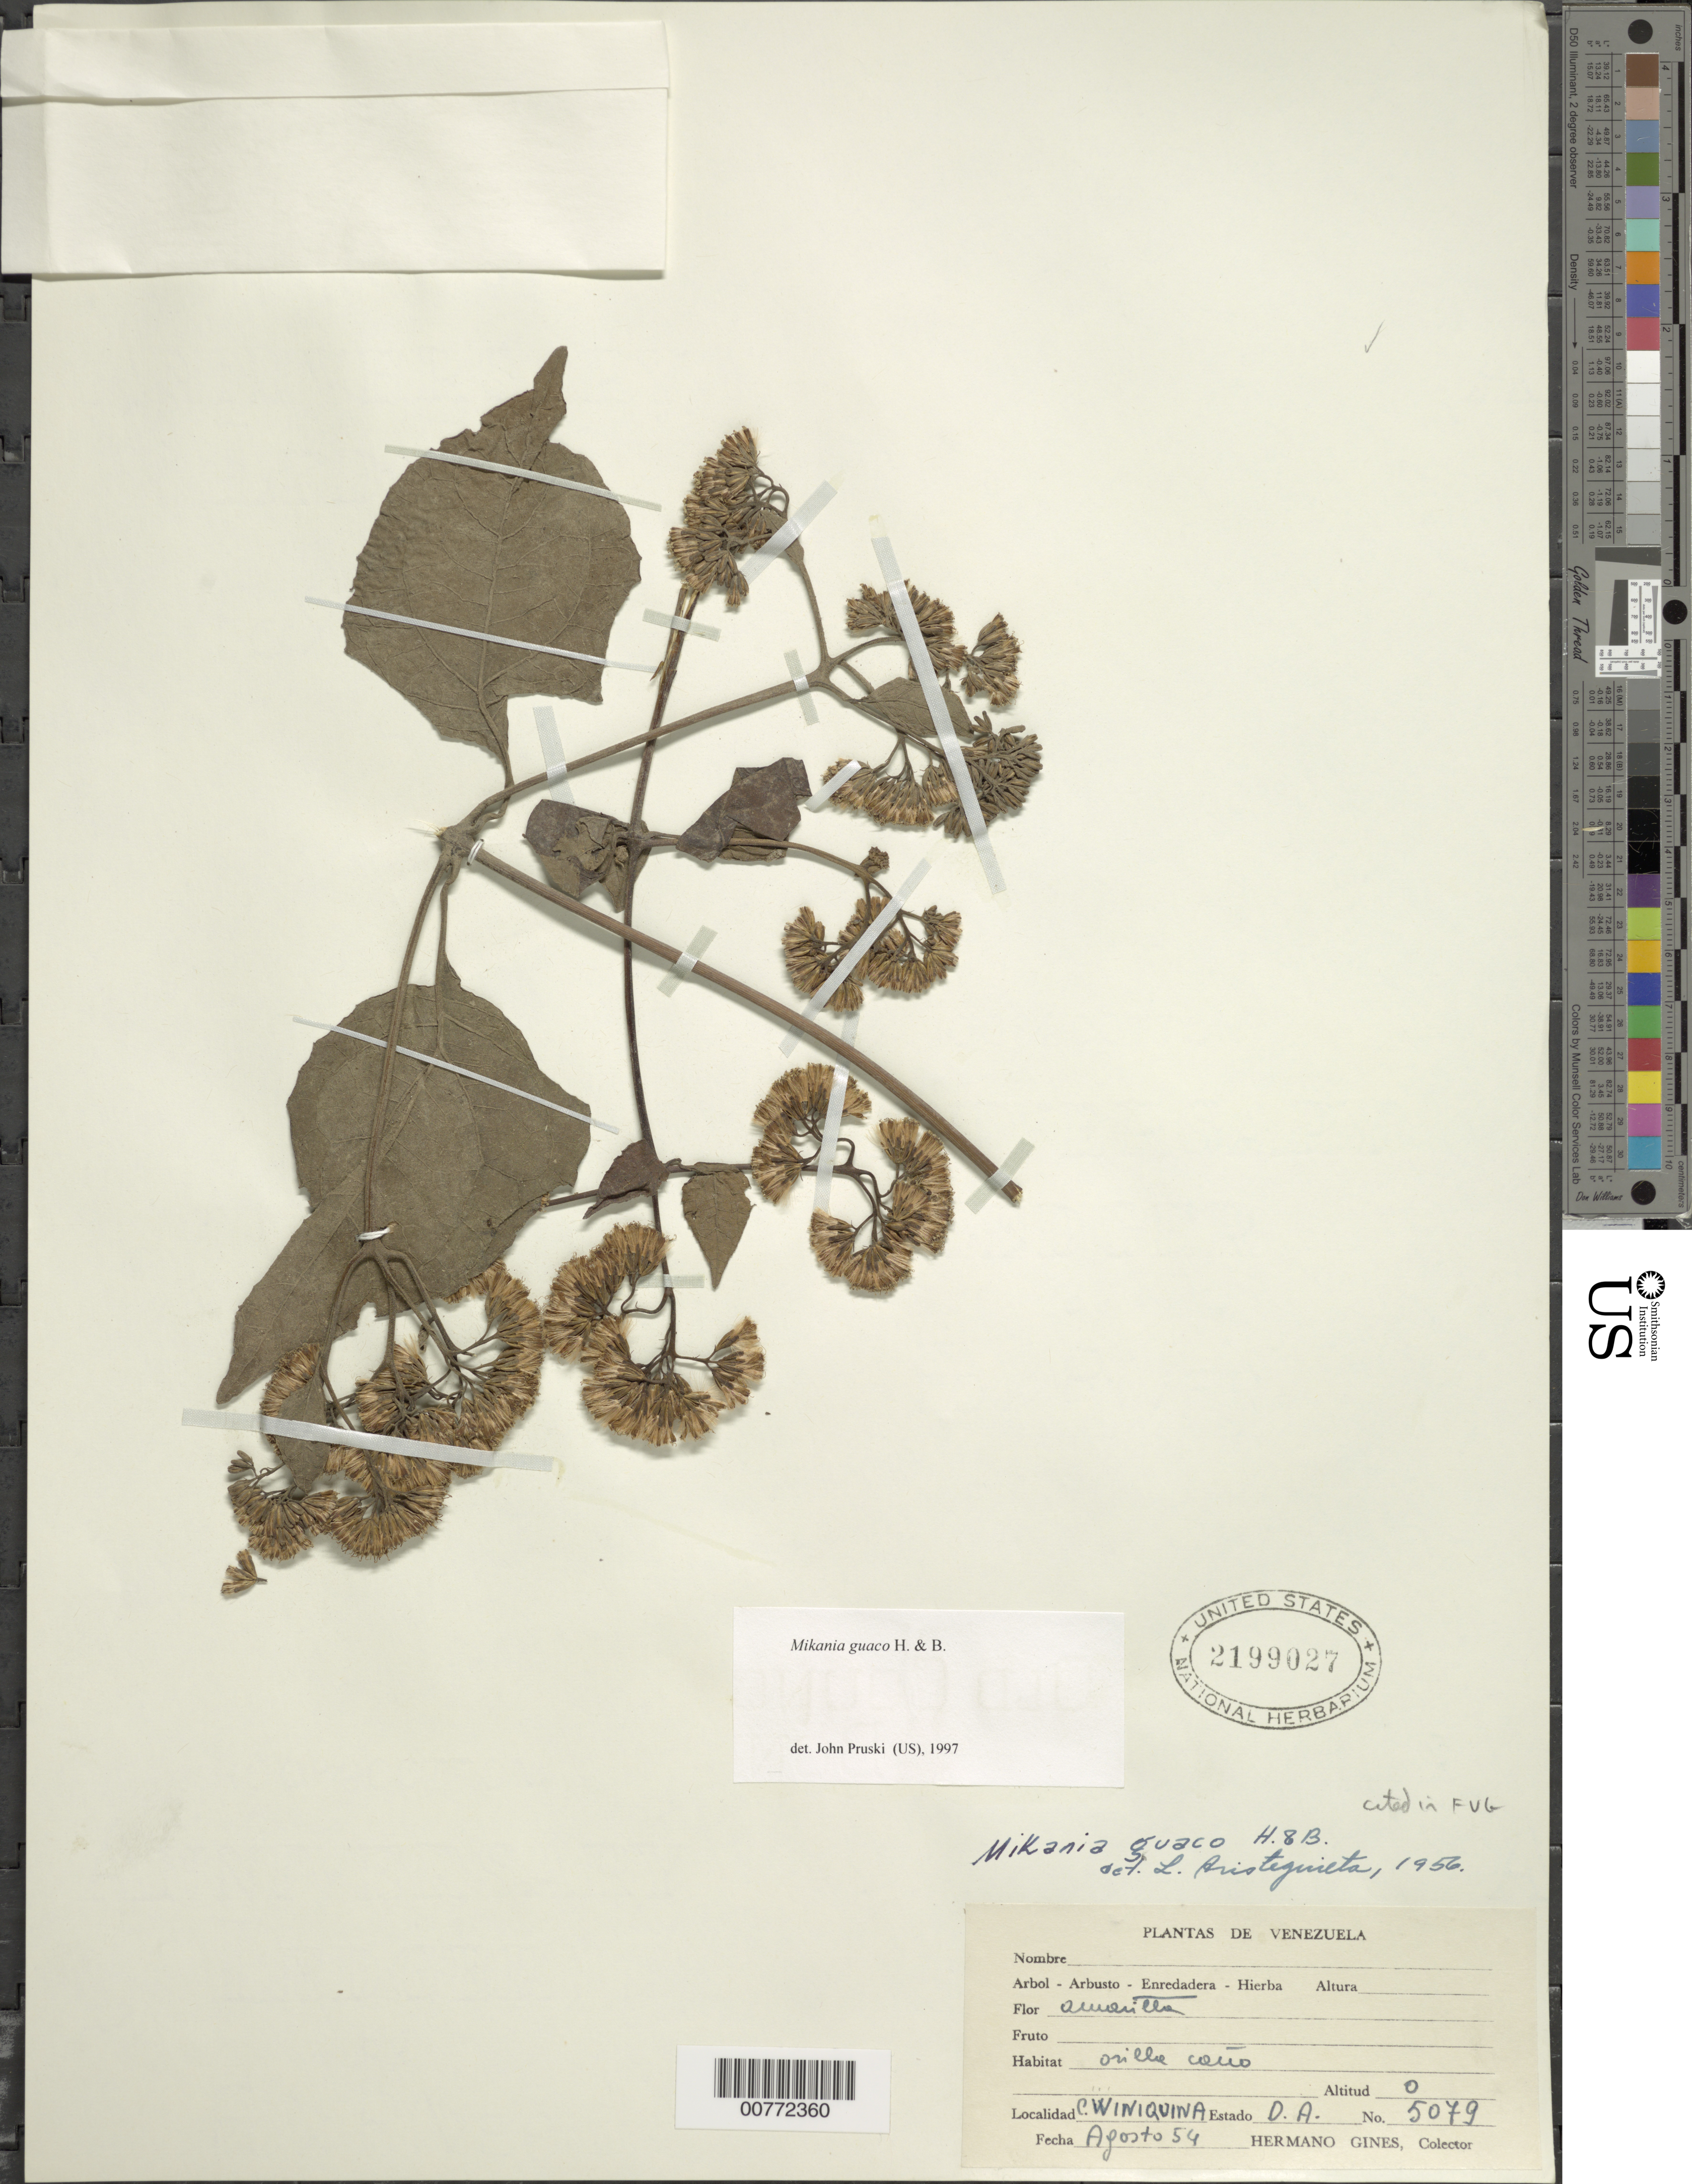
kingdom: Plantae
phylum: Tracheophyta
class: Magnoliopsida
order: Asterales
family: Asteraceae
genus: Mikania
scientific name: Mikania guaco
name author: Humb. & Bonpl.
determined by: Aristeguieta, L.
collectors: H. Gines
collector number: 5079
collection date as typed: Aug-54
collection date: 1954-08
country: Venezuela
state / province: Delta Amacuro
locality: C. Wiuiquina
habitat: Secondary forest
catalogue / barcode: US 2199027